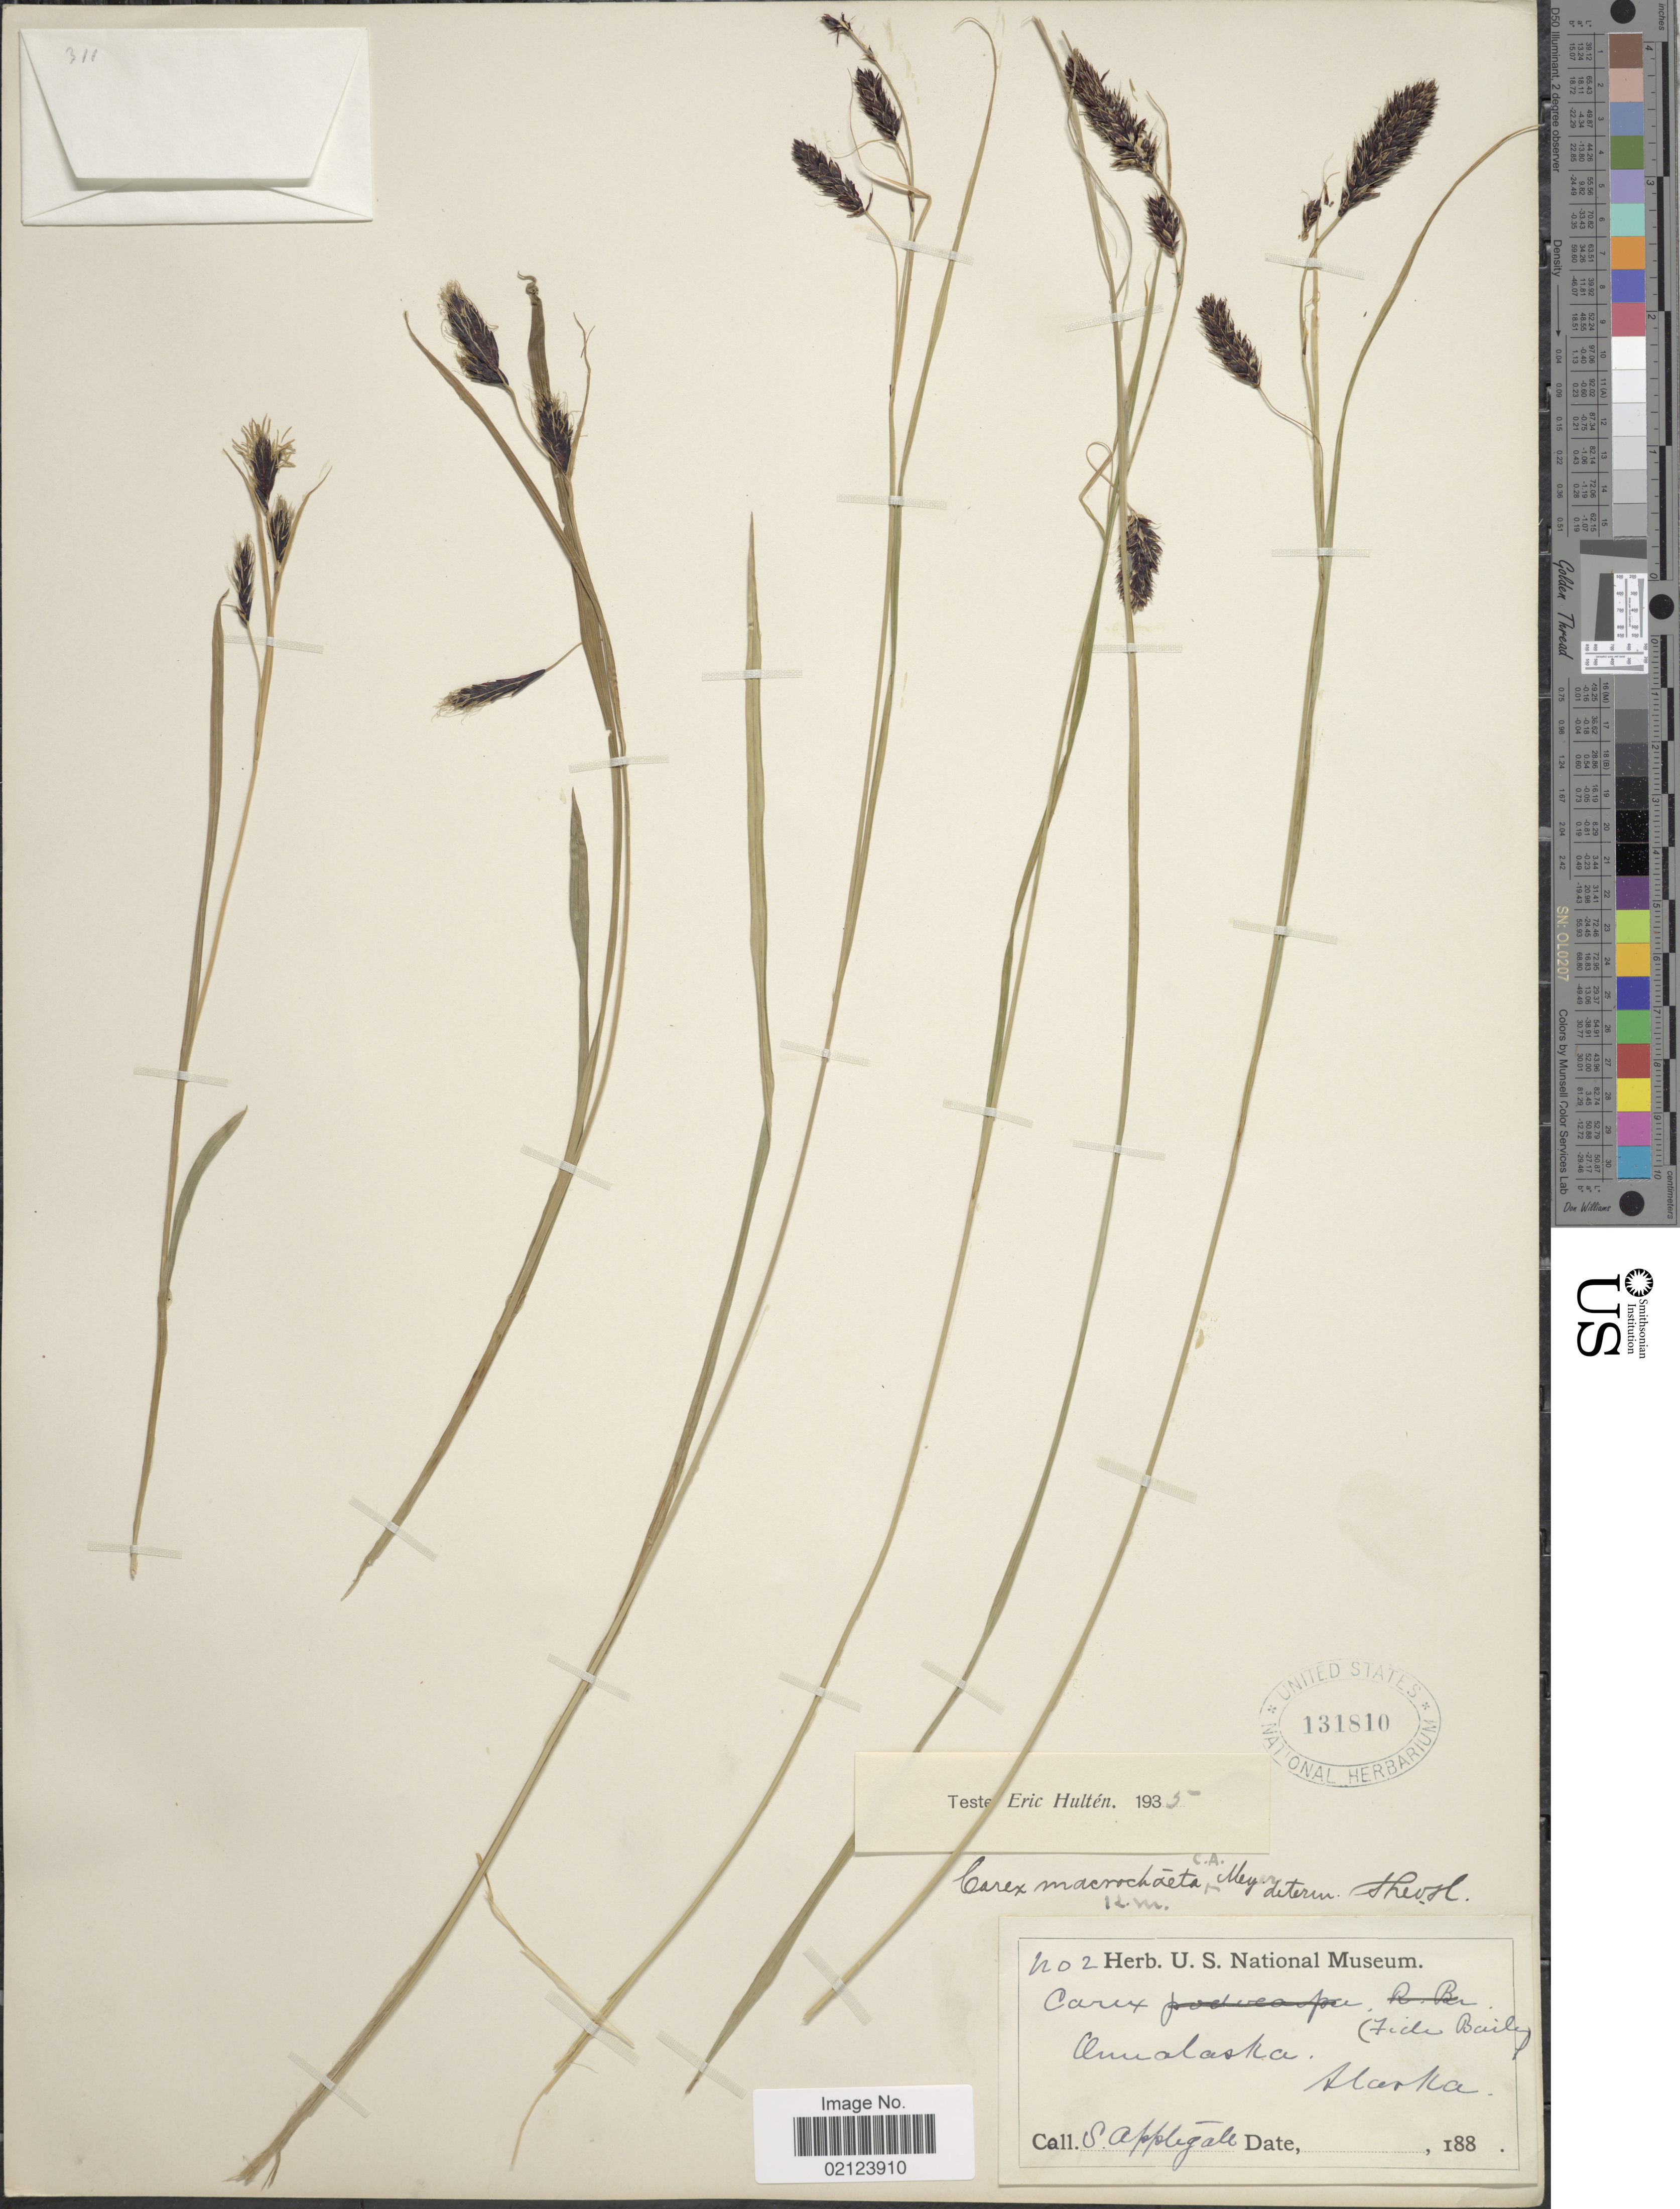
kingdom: Plantae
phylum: Tracheophyta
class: Liliopsida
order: Poales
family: Cyperaceae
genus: Carex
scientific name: Carex macrochaeta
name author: C.A. Mey.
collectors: S. S. Applegate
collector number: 2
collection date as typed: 188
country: United States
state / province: Alaska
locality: Unalaska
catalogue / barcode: US 131810